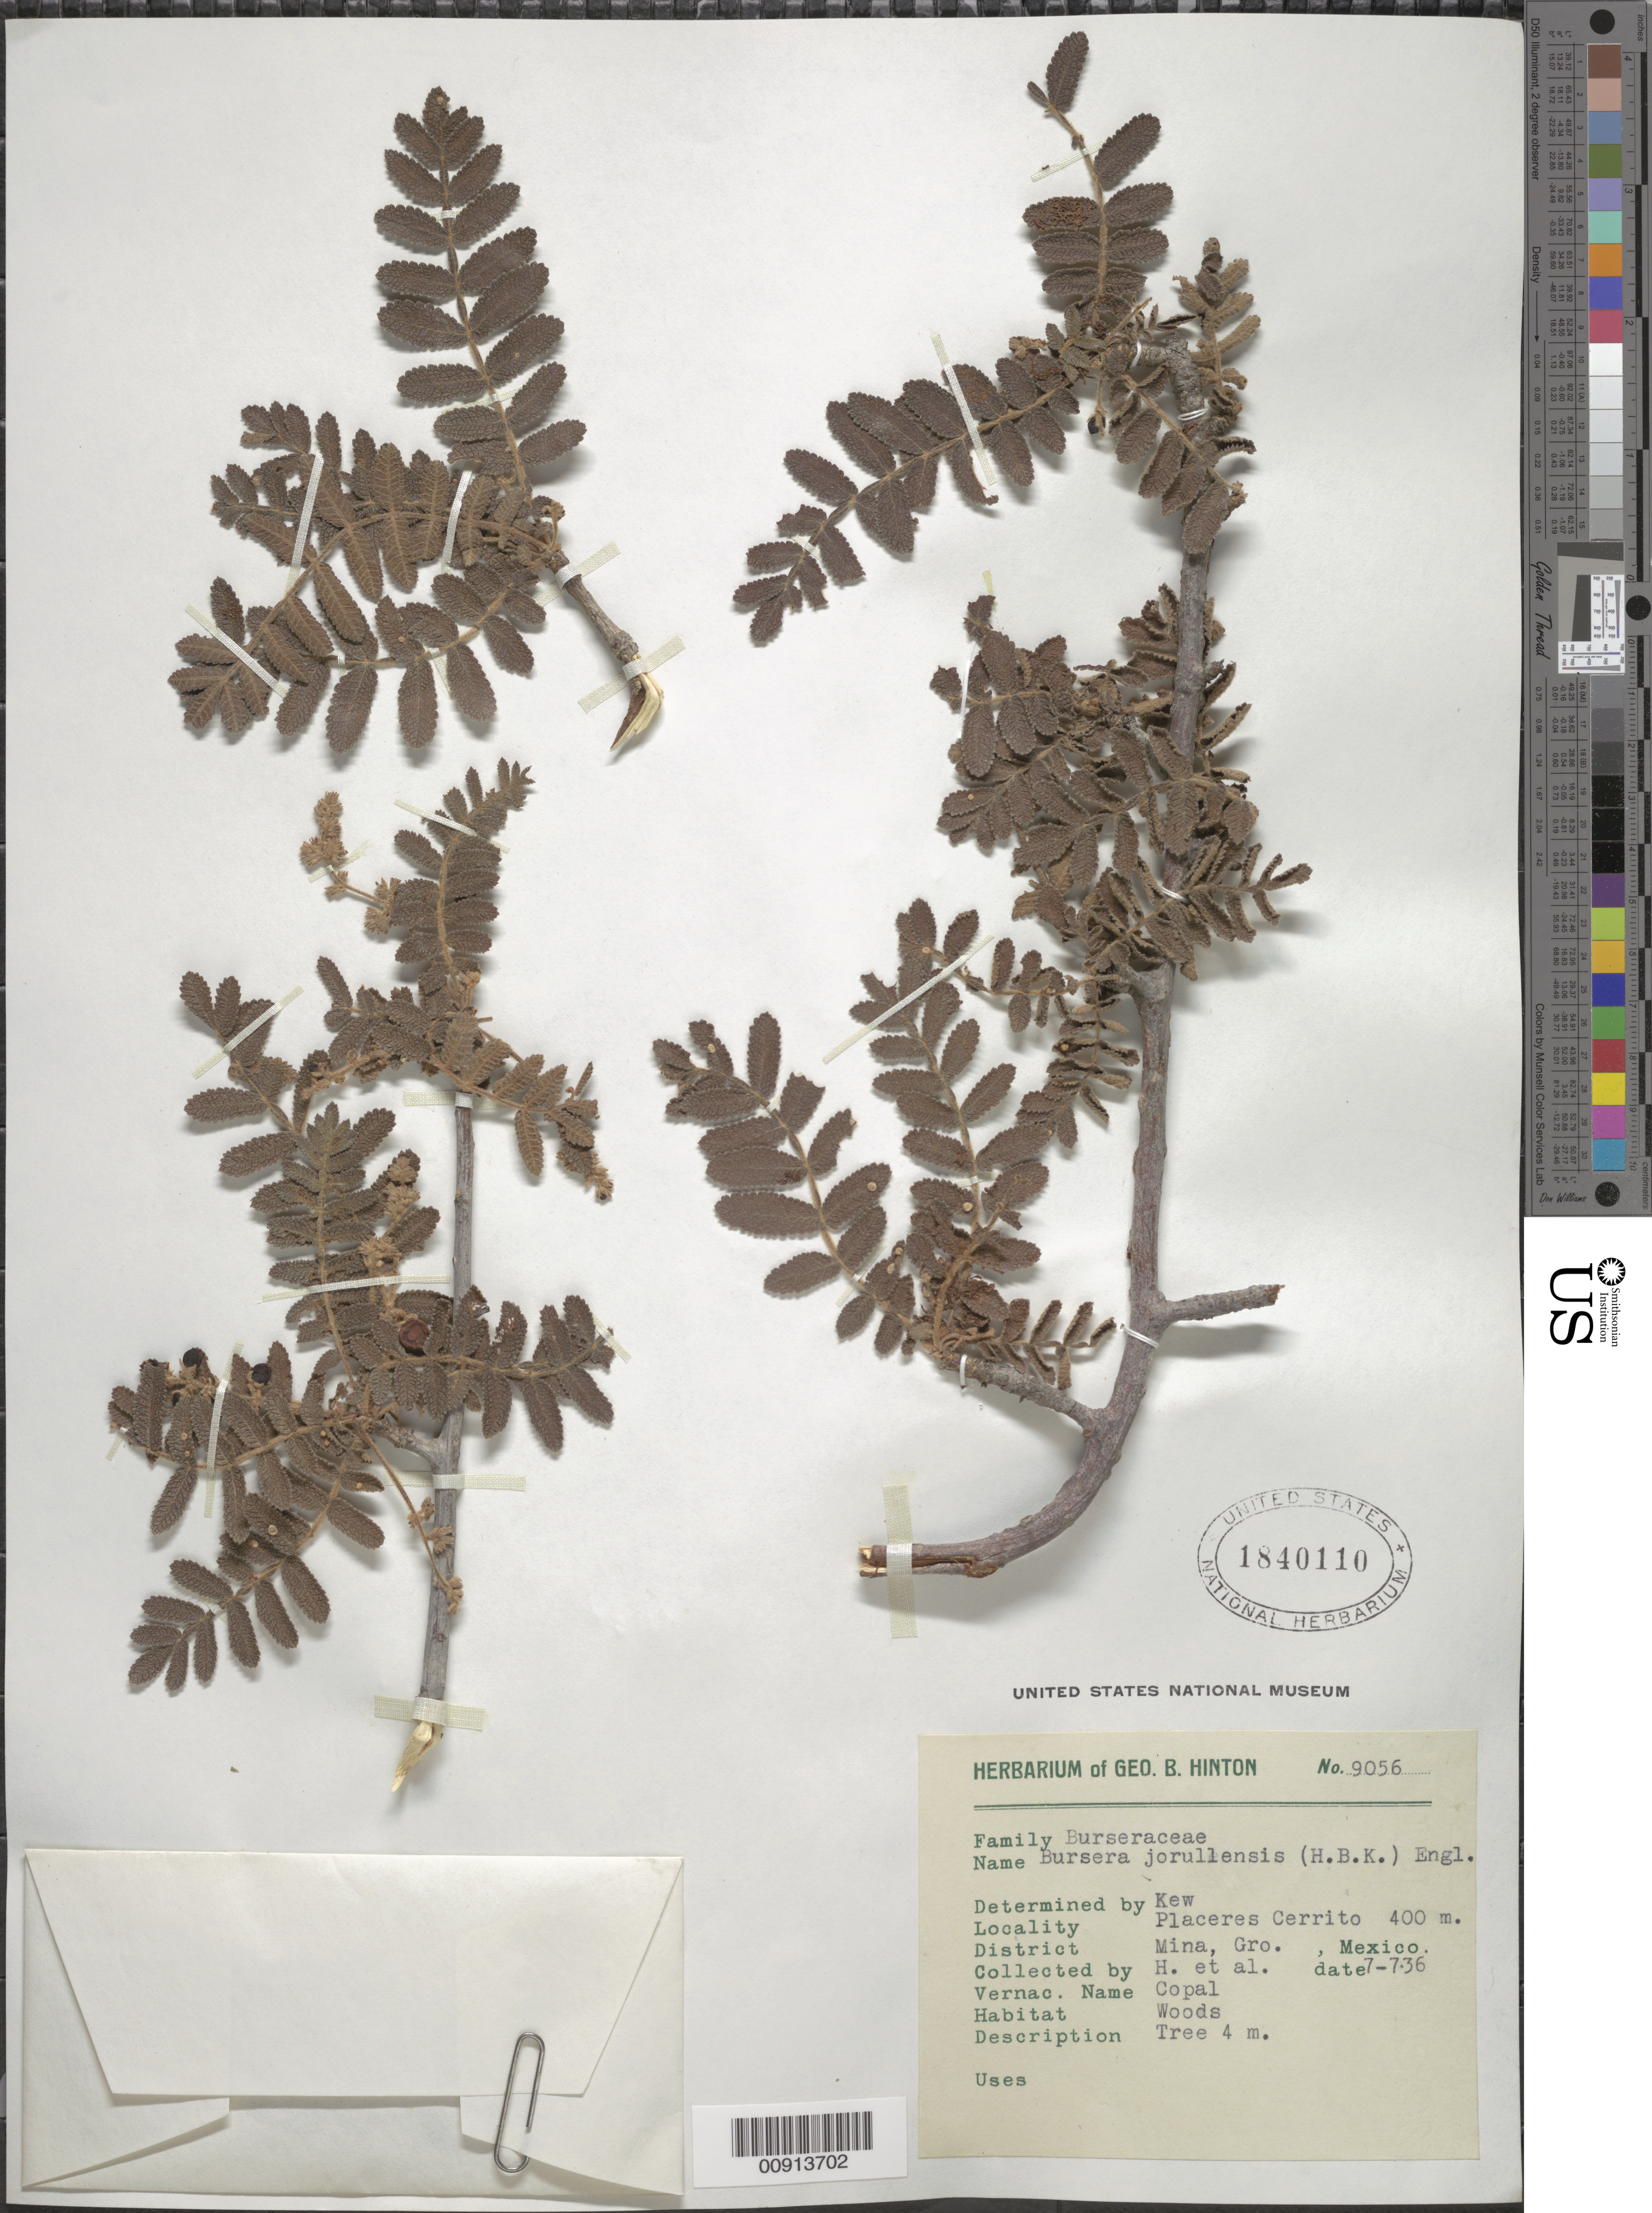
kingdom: Plantae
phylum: Tracheophyta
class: Magnoliopsida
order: Sapindales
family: Burseraceae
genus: Bursera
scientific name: Bursera jorullensis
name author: (Kunth) Engl.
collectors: G. B. Hinton & et al.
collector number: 9056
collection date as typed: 07 Jul 1936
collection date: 1936-07-07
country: Mexico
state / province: Guerrero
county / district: Mina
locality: Placeres Cerrito, District Mina, Guerrero.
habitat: Woods.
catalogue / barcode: US 1840110